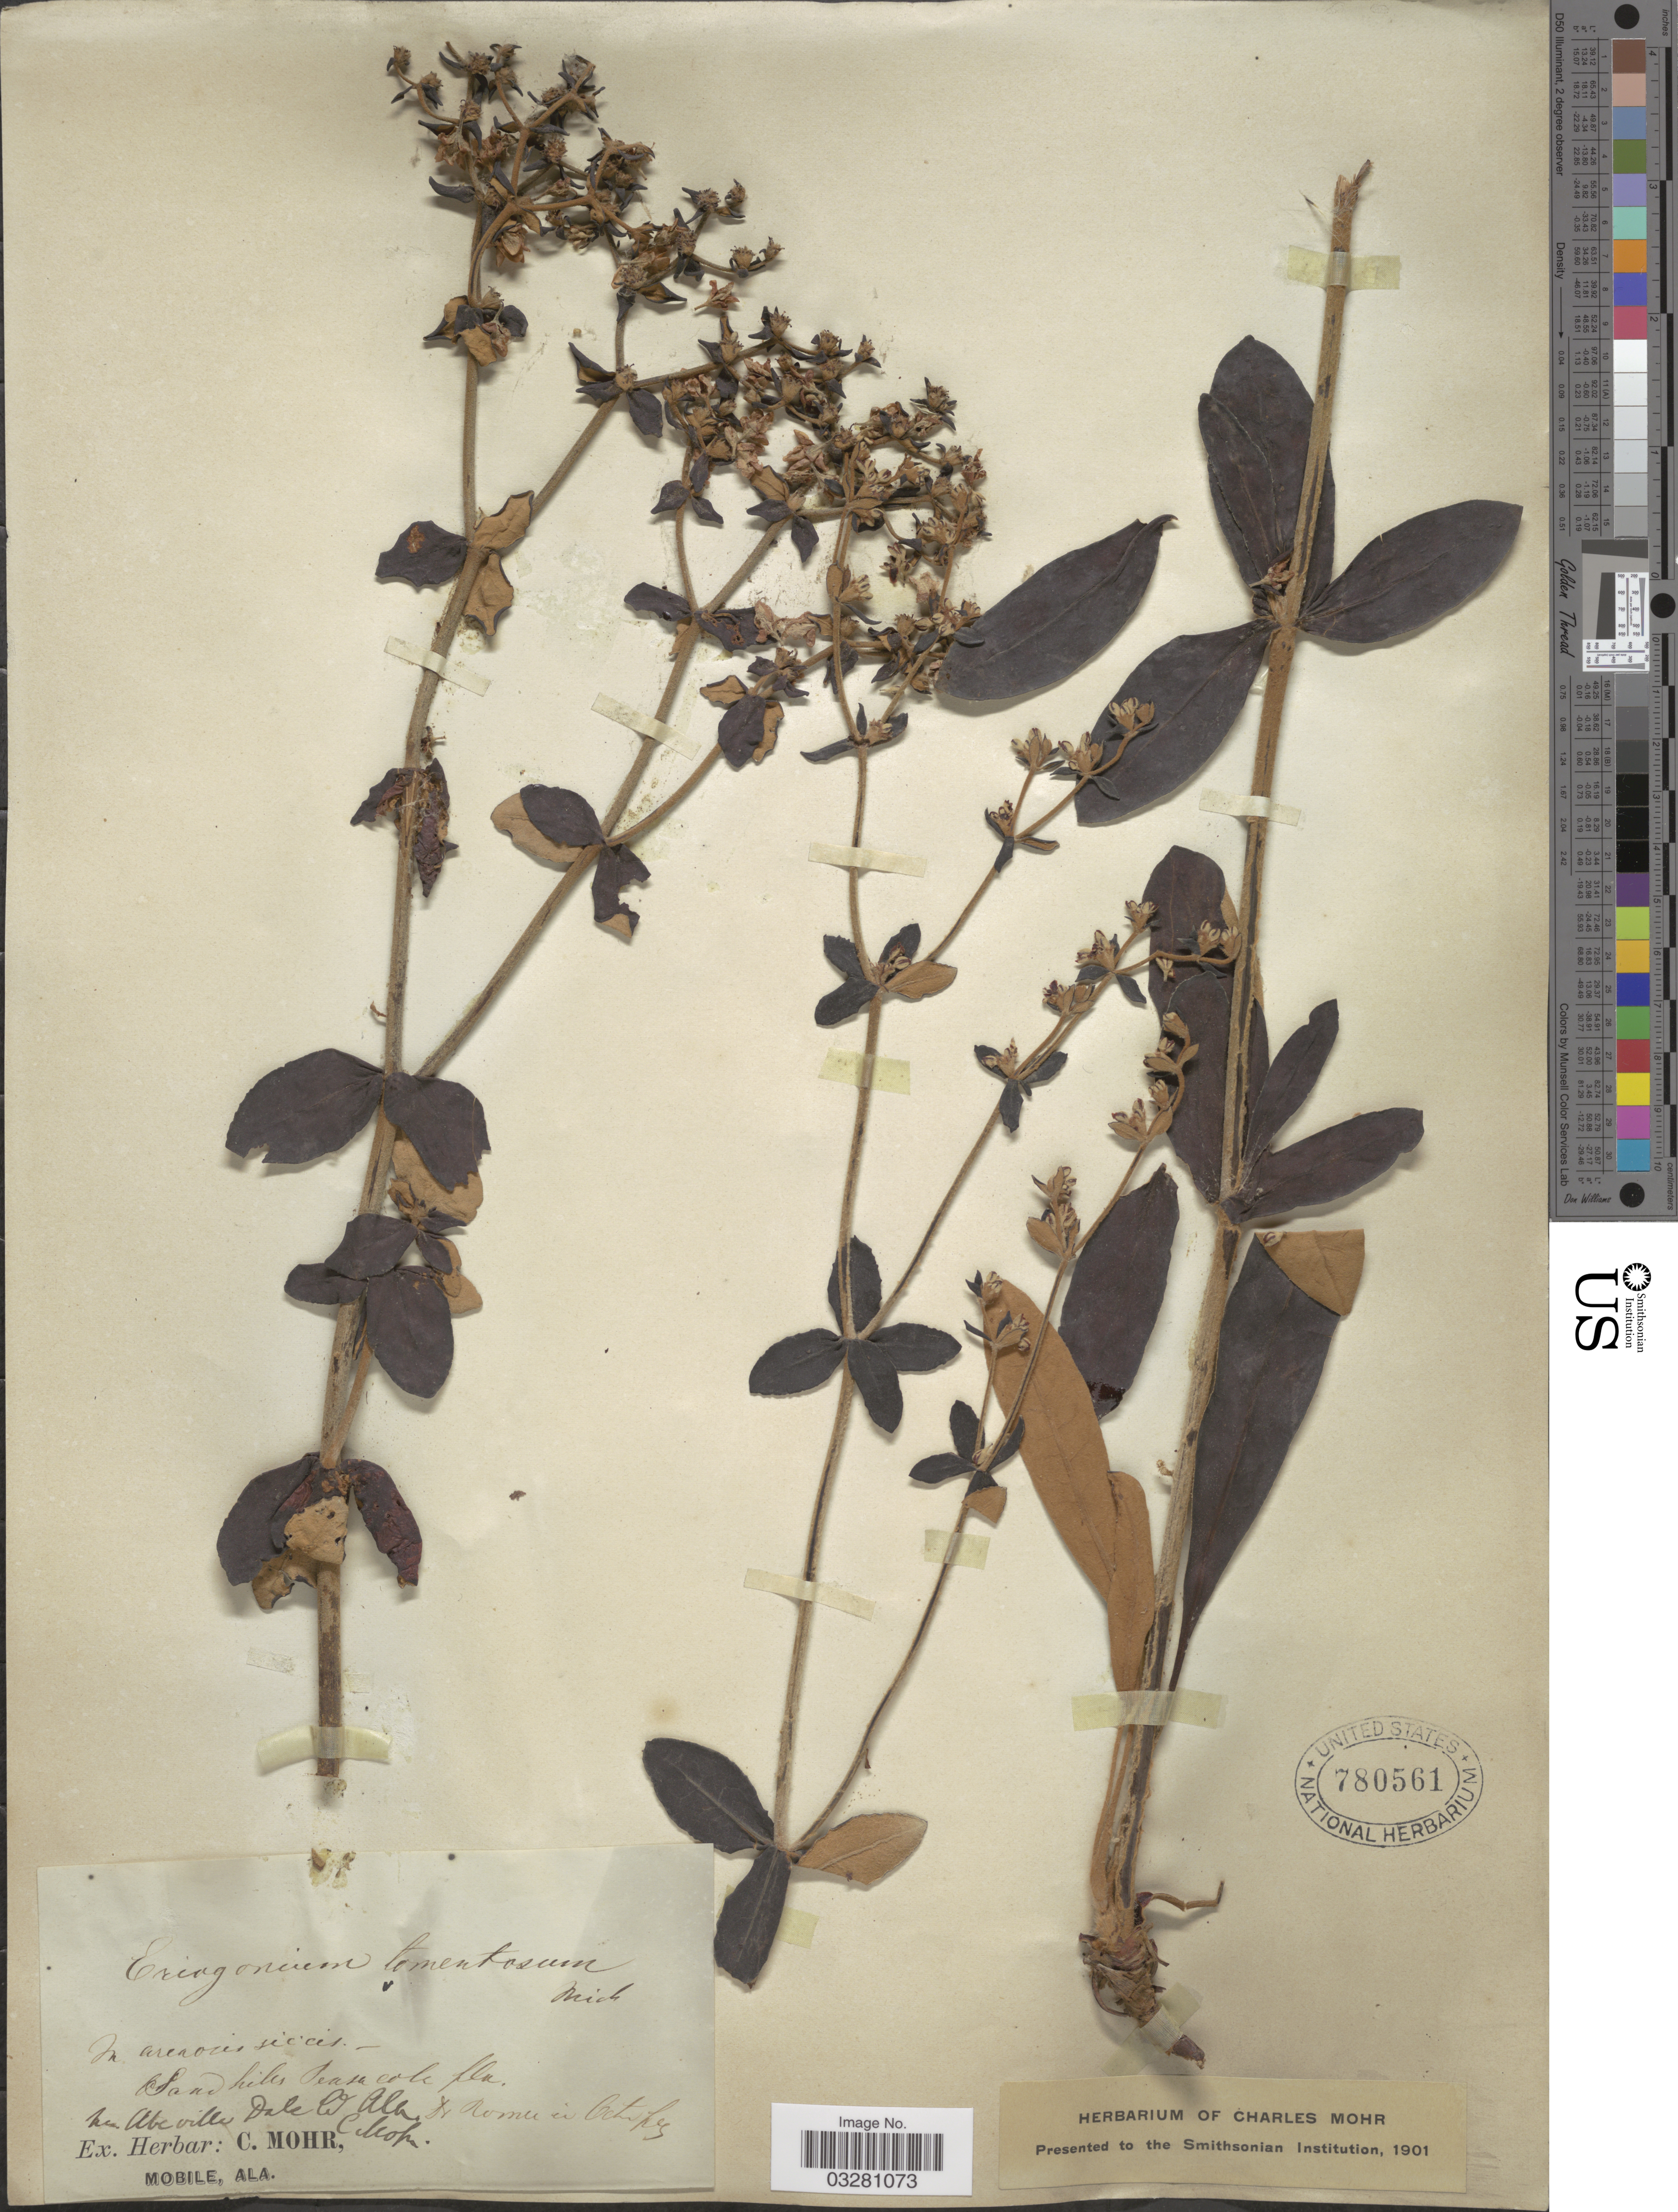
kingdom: Plantae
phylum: Tracheophyta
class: Magnoliopsida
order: Caryophyllales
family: Polygonaceae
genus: Eriogonum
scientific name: Eriogonum tomentosum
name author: Michx.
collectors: -. Romer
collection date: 1873-10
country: United States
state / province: Florida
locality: Sand hills, Pensacola Fla. [specimen appears to have 2 elements, one written in on earlier label: "near Asheville Dale Co. Ala. C. Mohr"]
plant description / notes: Sheet appears to have 2 elements, one written in on earlier label: "near Asheville Dale Co. Ala. C. Mohr"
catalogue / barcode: US 780561